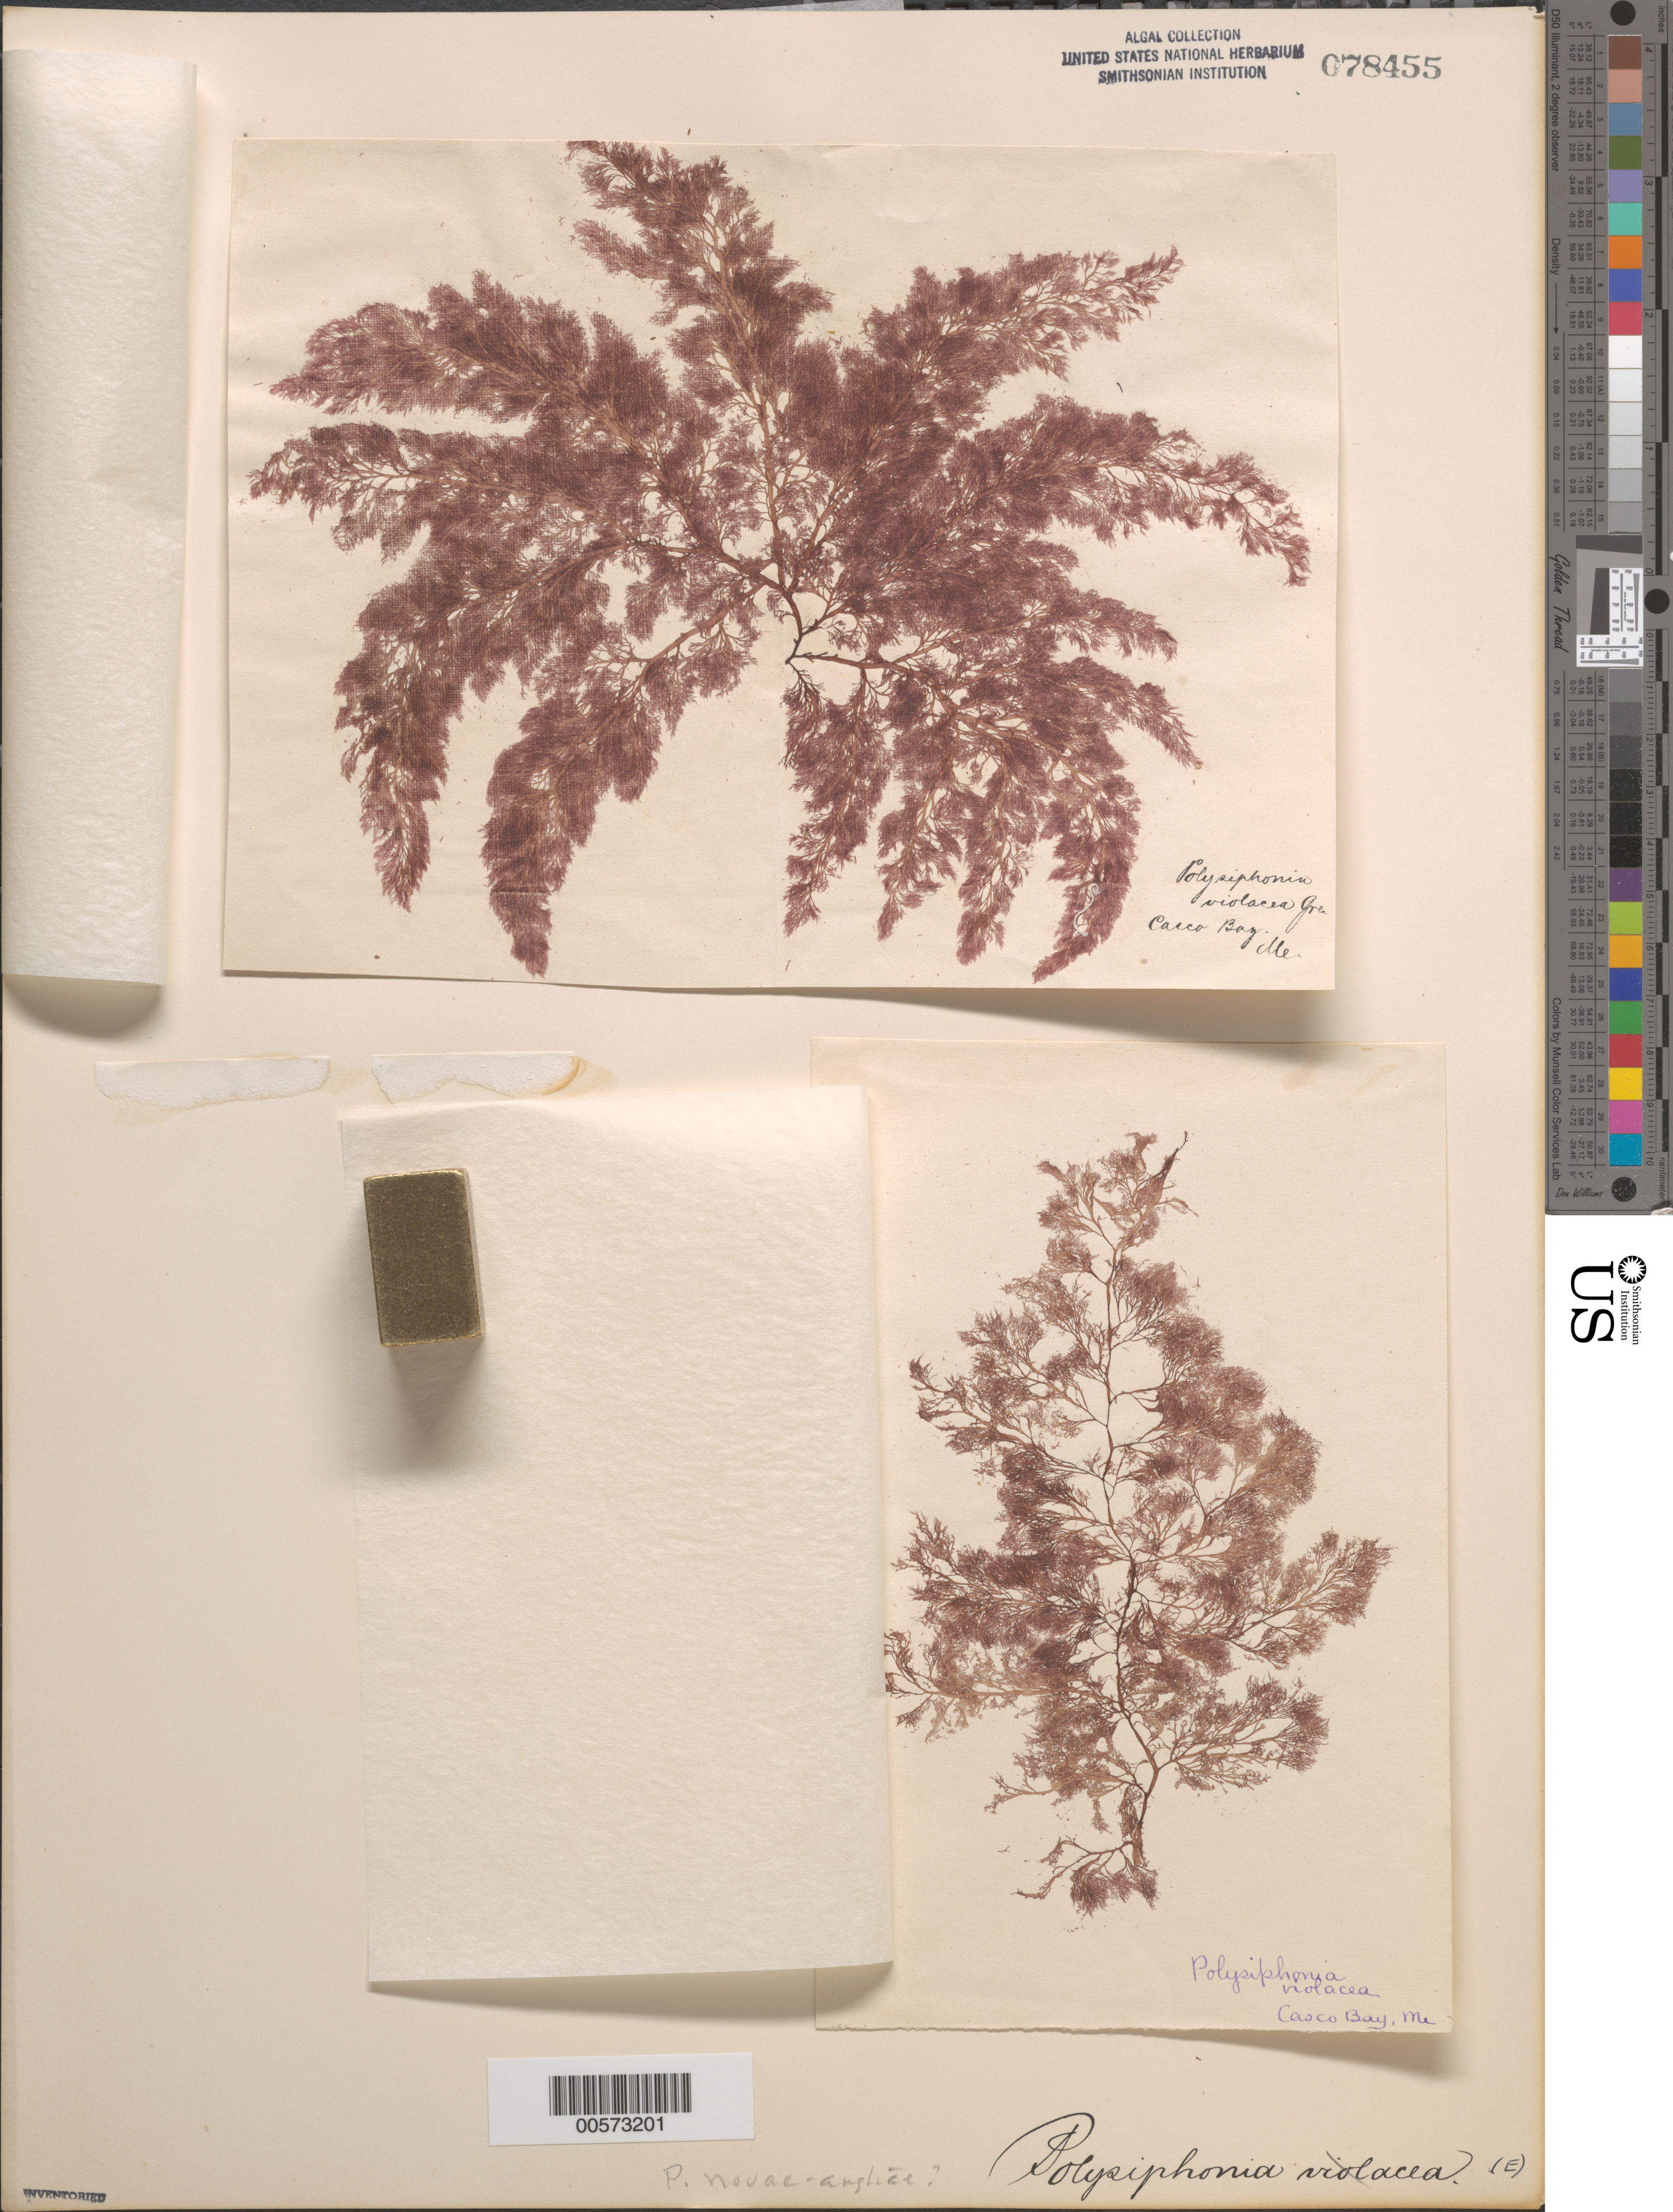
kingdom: Plantae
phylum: Rhodophyta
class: Florideophyceae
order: Ceramiales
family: Rhodomelaceae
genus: Melanothamnus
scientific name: Melanothamnus harveyi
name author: (Bailey) Diaz-Tapia & C.A. Maggs in Diaz-Tapia et al.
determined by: Algae name updating Project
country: United States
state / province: Maine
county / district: Cumberland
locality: Casco Bay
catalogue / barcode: US 78455